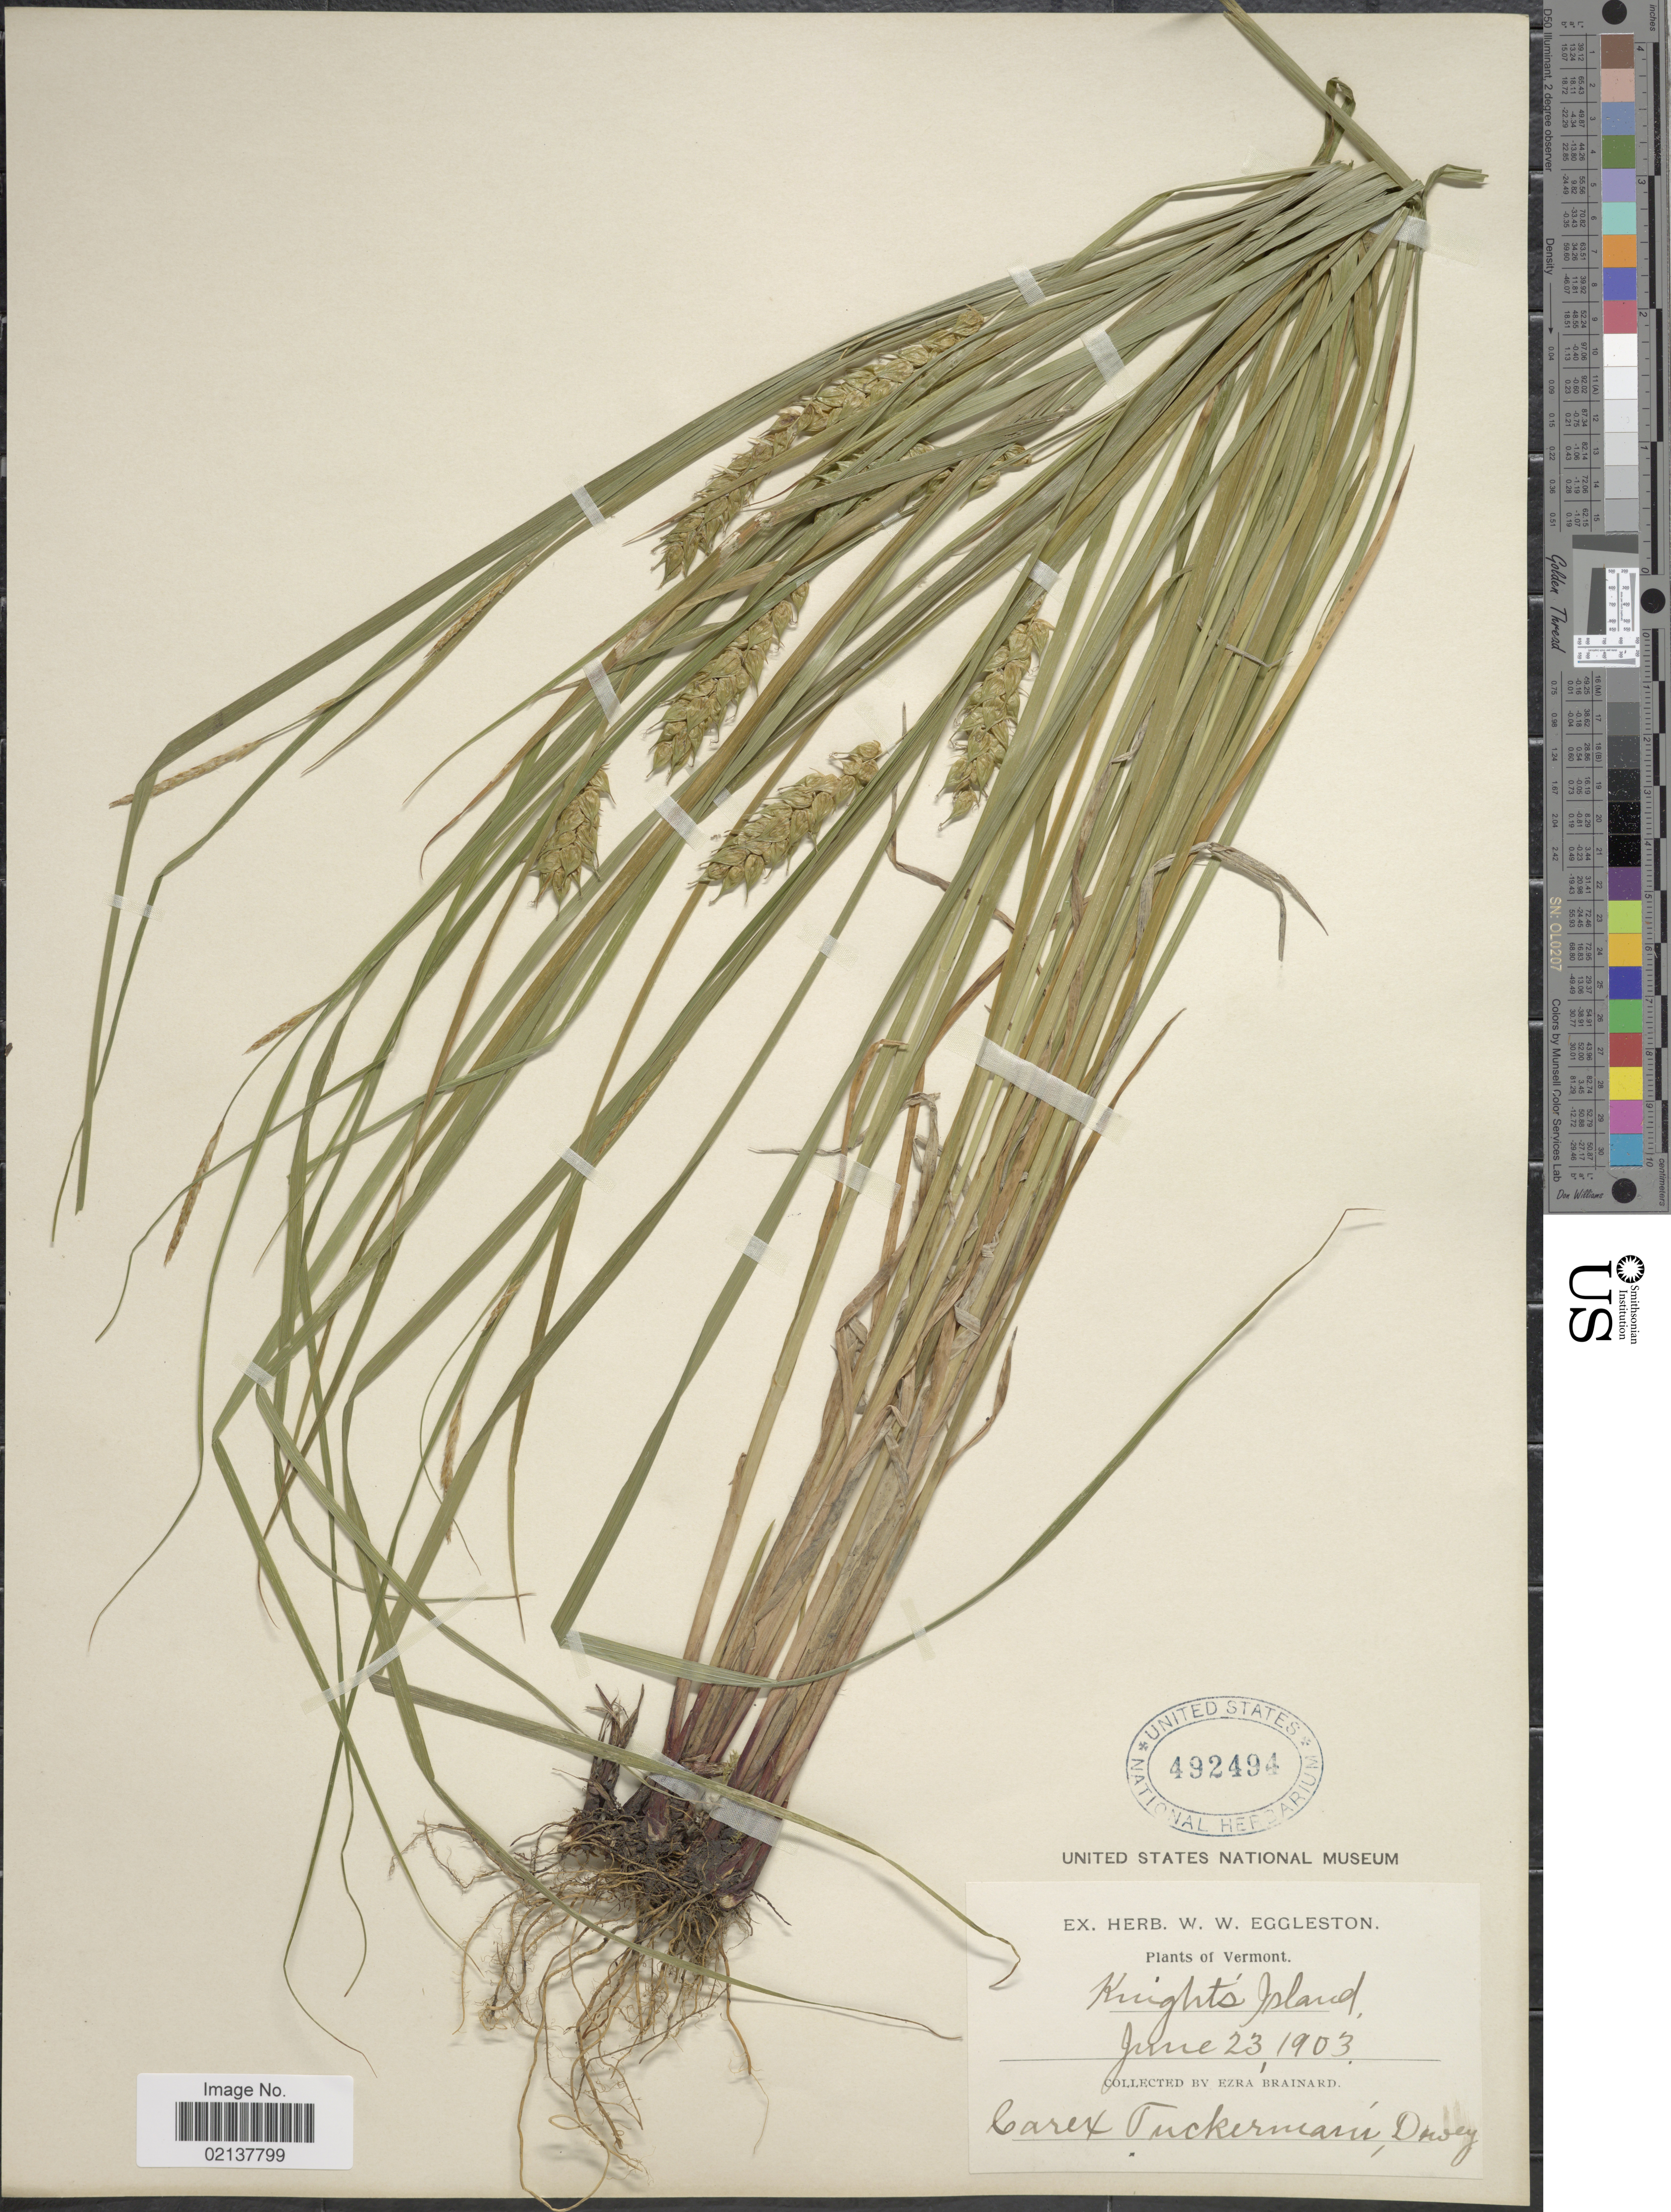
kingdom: Plantae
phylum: Tracheophyta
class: Liliopsida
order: Poales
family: Cyperaceae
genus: Carex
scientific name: Carex tuckermanii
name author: Boott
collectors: E. Brainerd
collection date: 1903-06-23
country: United States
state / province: Vermont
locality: Knight's Island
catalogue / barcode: US 492494